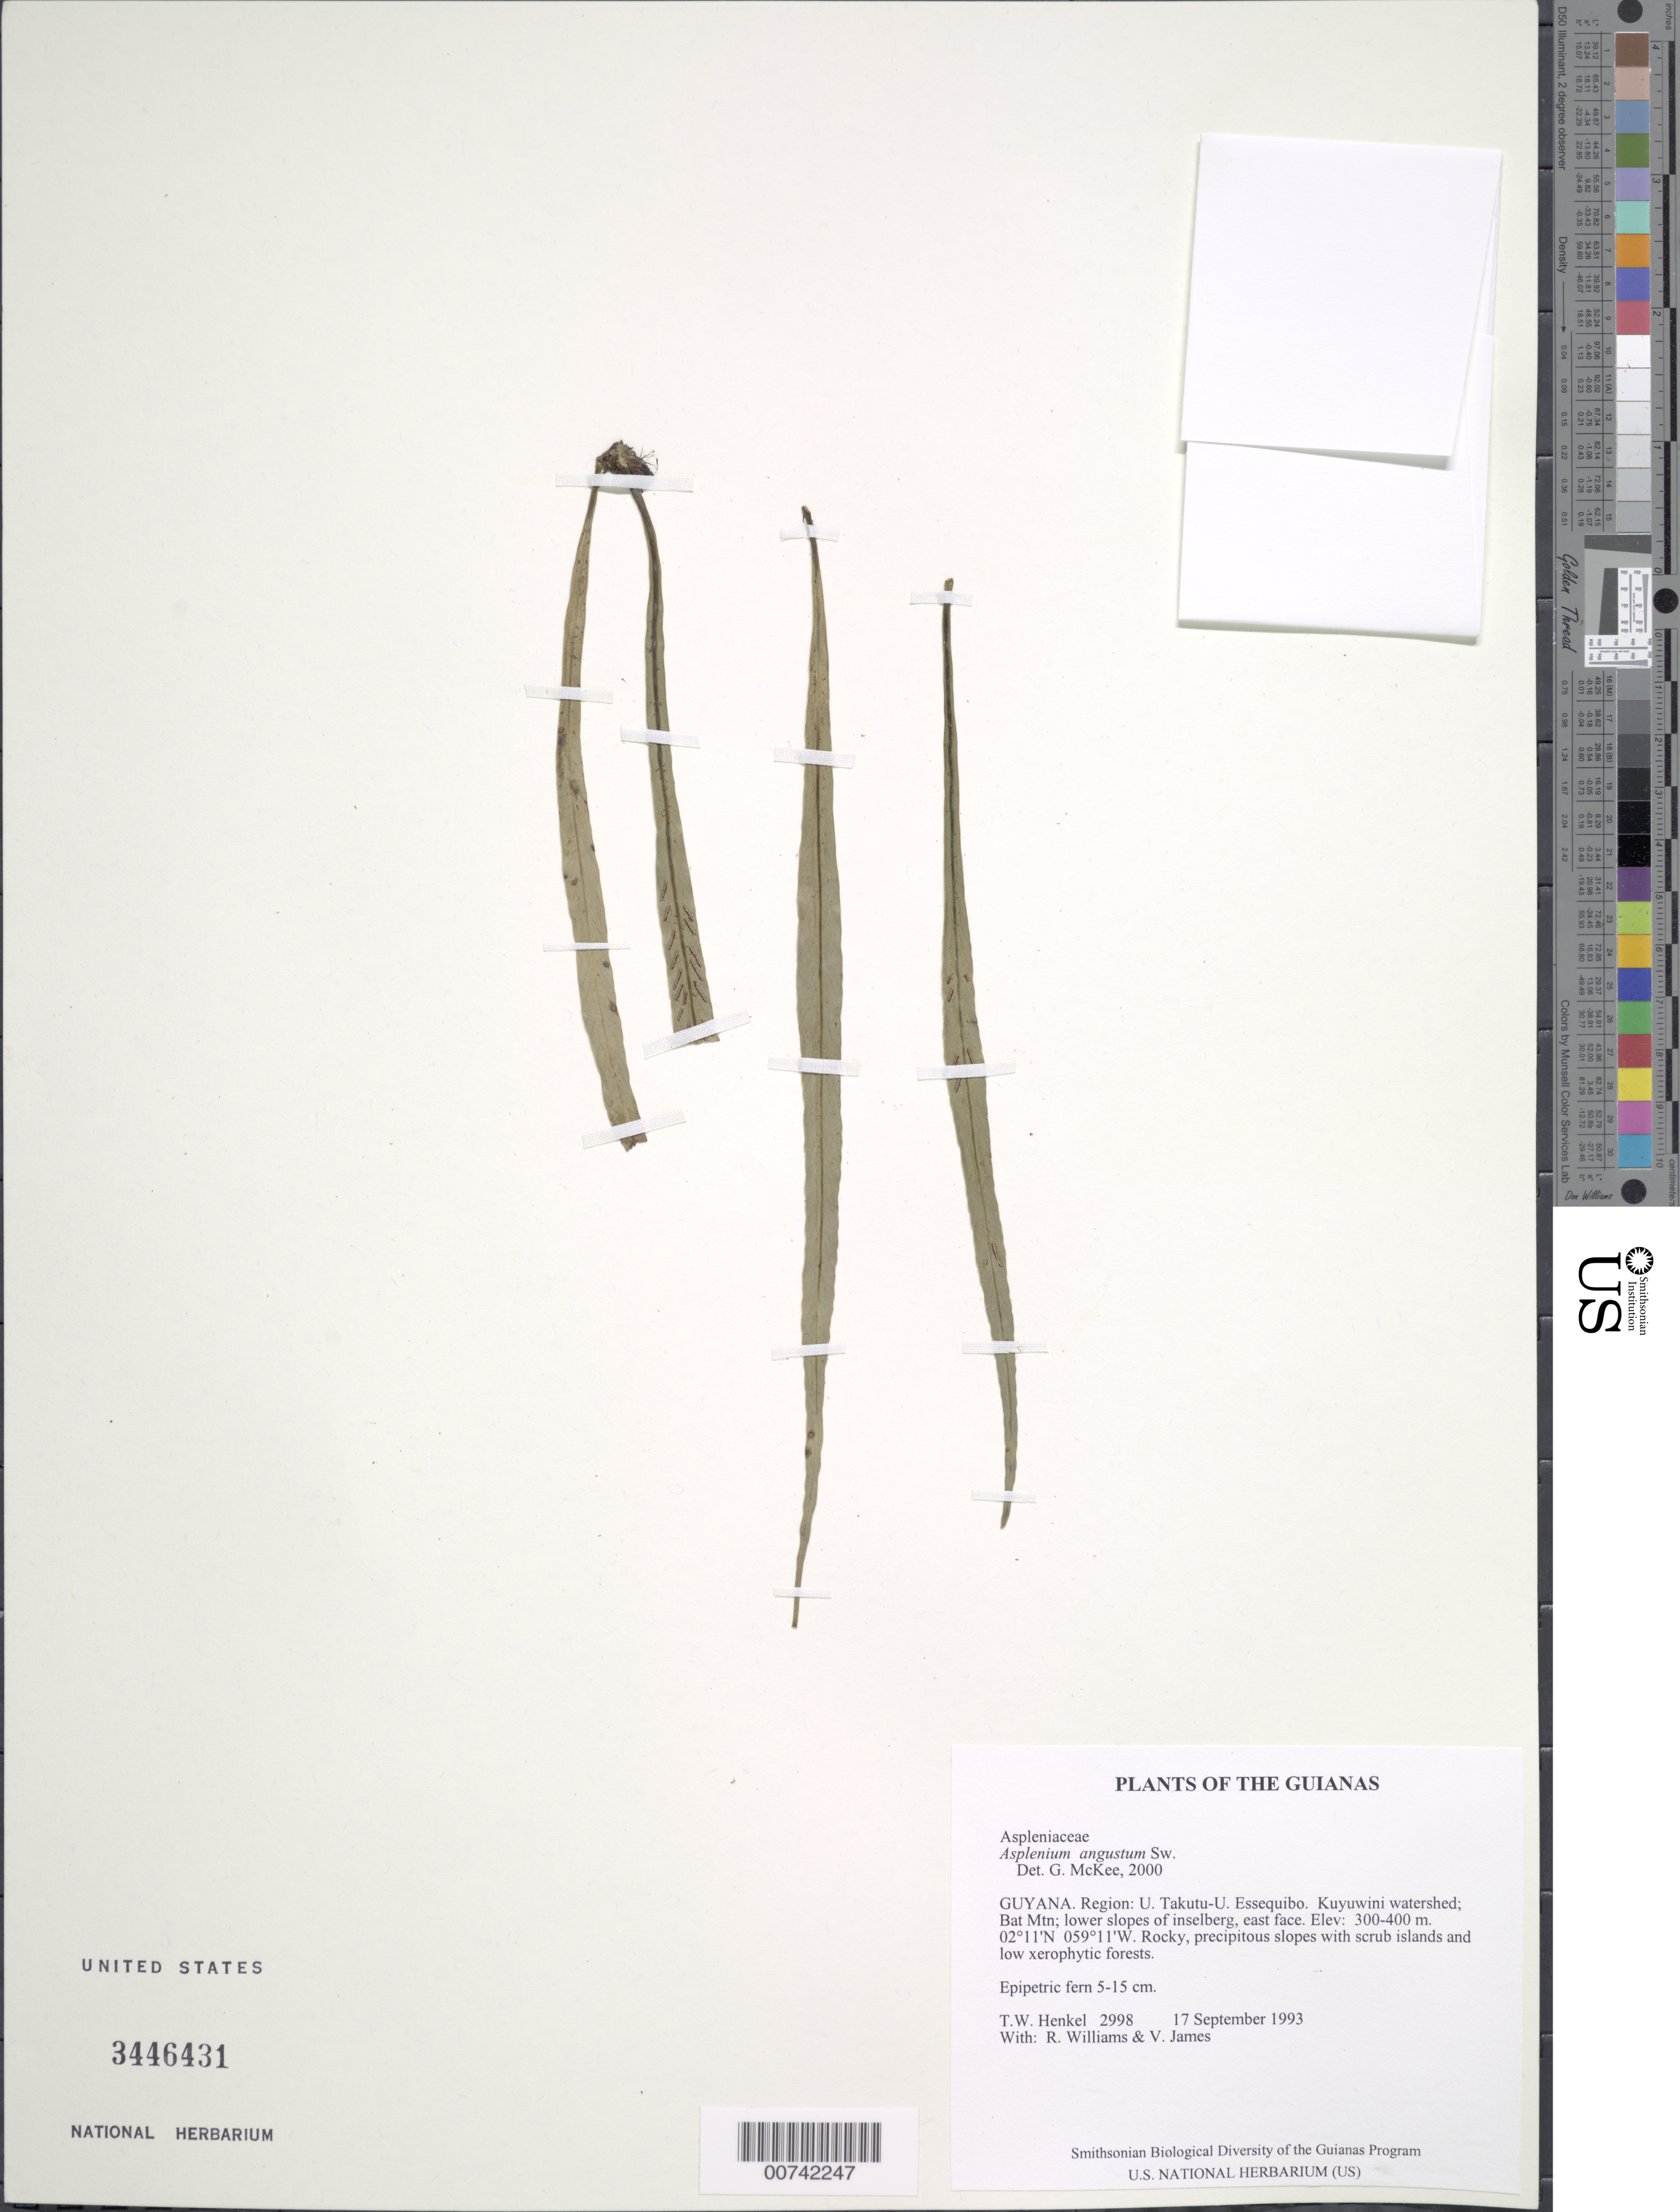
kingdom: Plantae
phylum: Tracheophyta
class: Polypodiopsida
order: Polypodiales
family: Aspleniaceae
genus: Asplenium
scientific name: Asplenium angustum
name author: Sw.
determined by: McKee, G. S., (US), NMNH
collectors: T. Henkel, R. Williams & V. James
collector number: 2998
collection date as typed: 17 September 1993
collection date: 1993-09-17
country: Guyana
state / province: U. Takutu-U. Essequibo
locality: Kuyuwini watershed; Bat Mtn; lower slopes of inselberg, east face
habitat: Rocky, precipitous slopes with scrub islands and low xerophytic forests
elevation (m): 300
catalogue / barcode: US 3446431